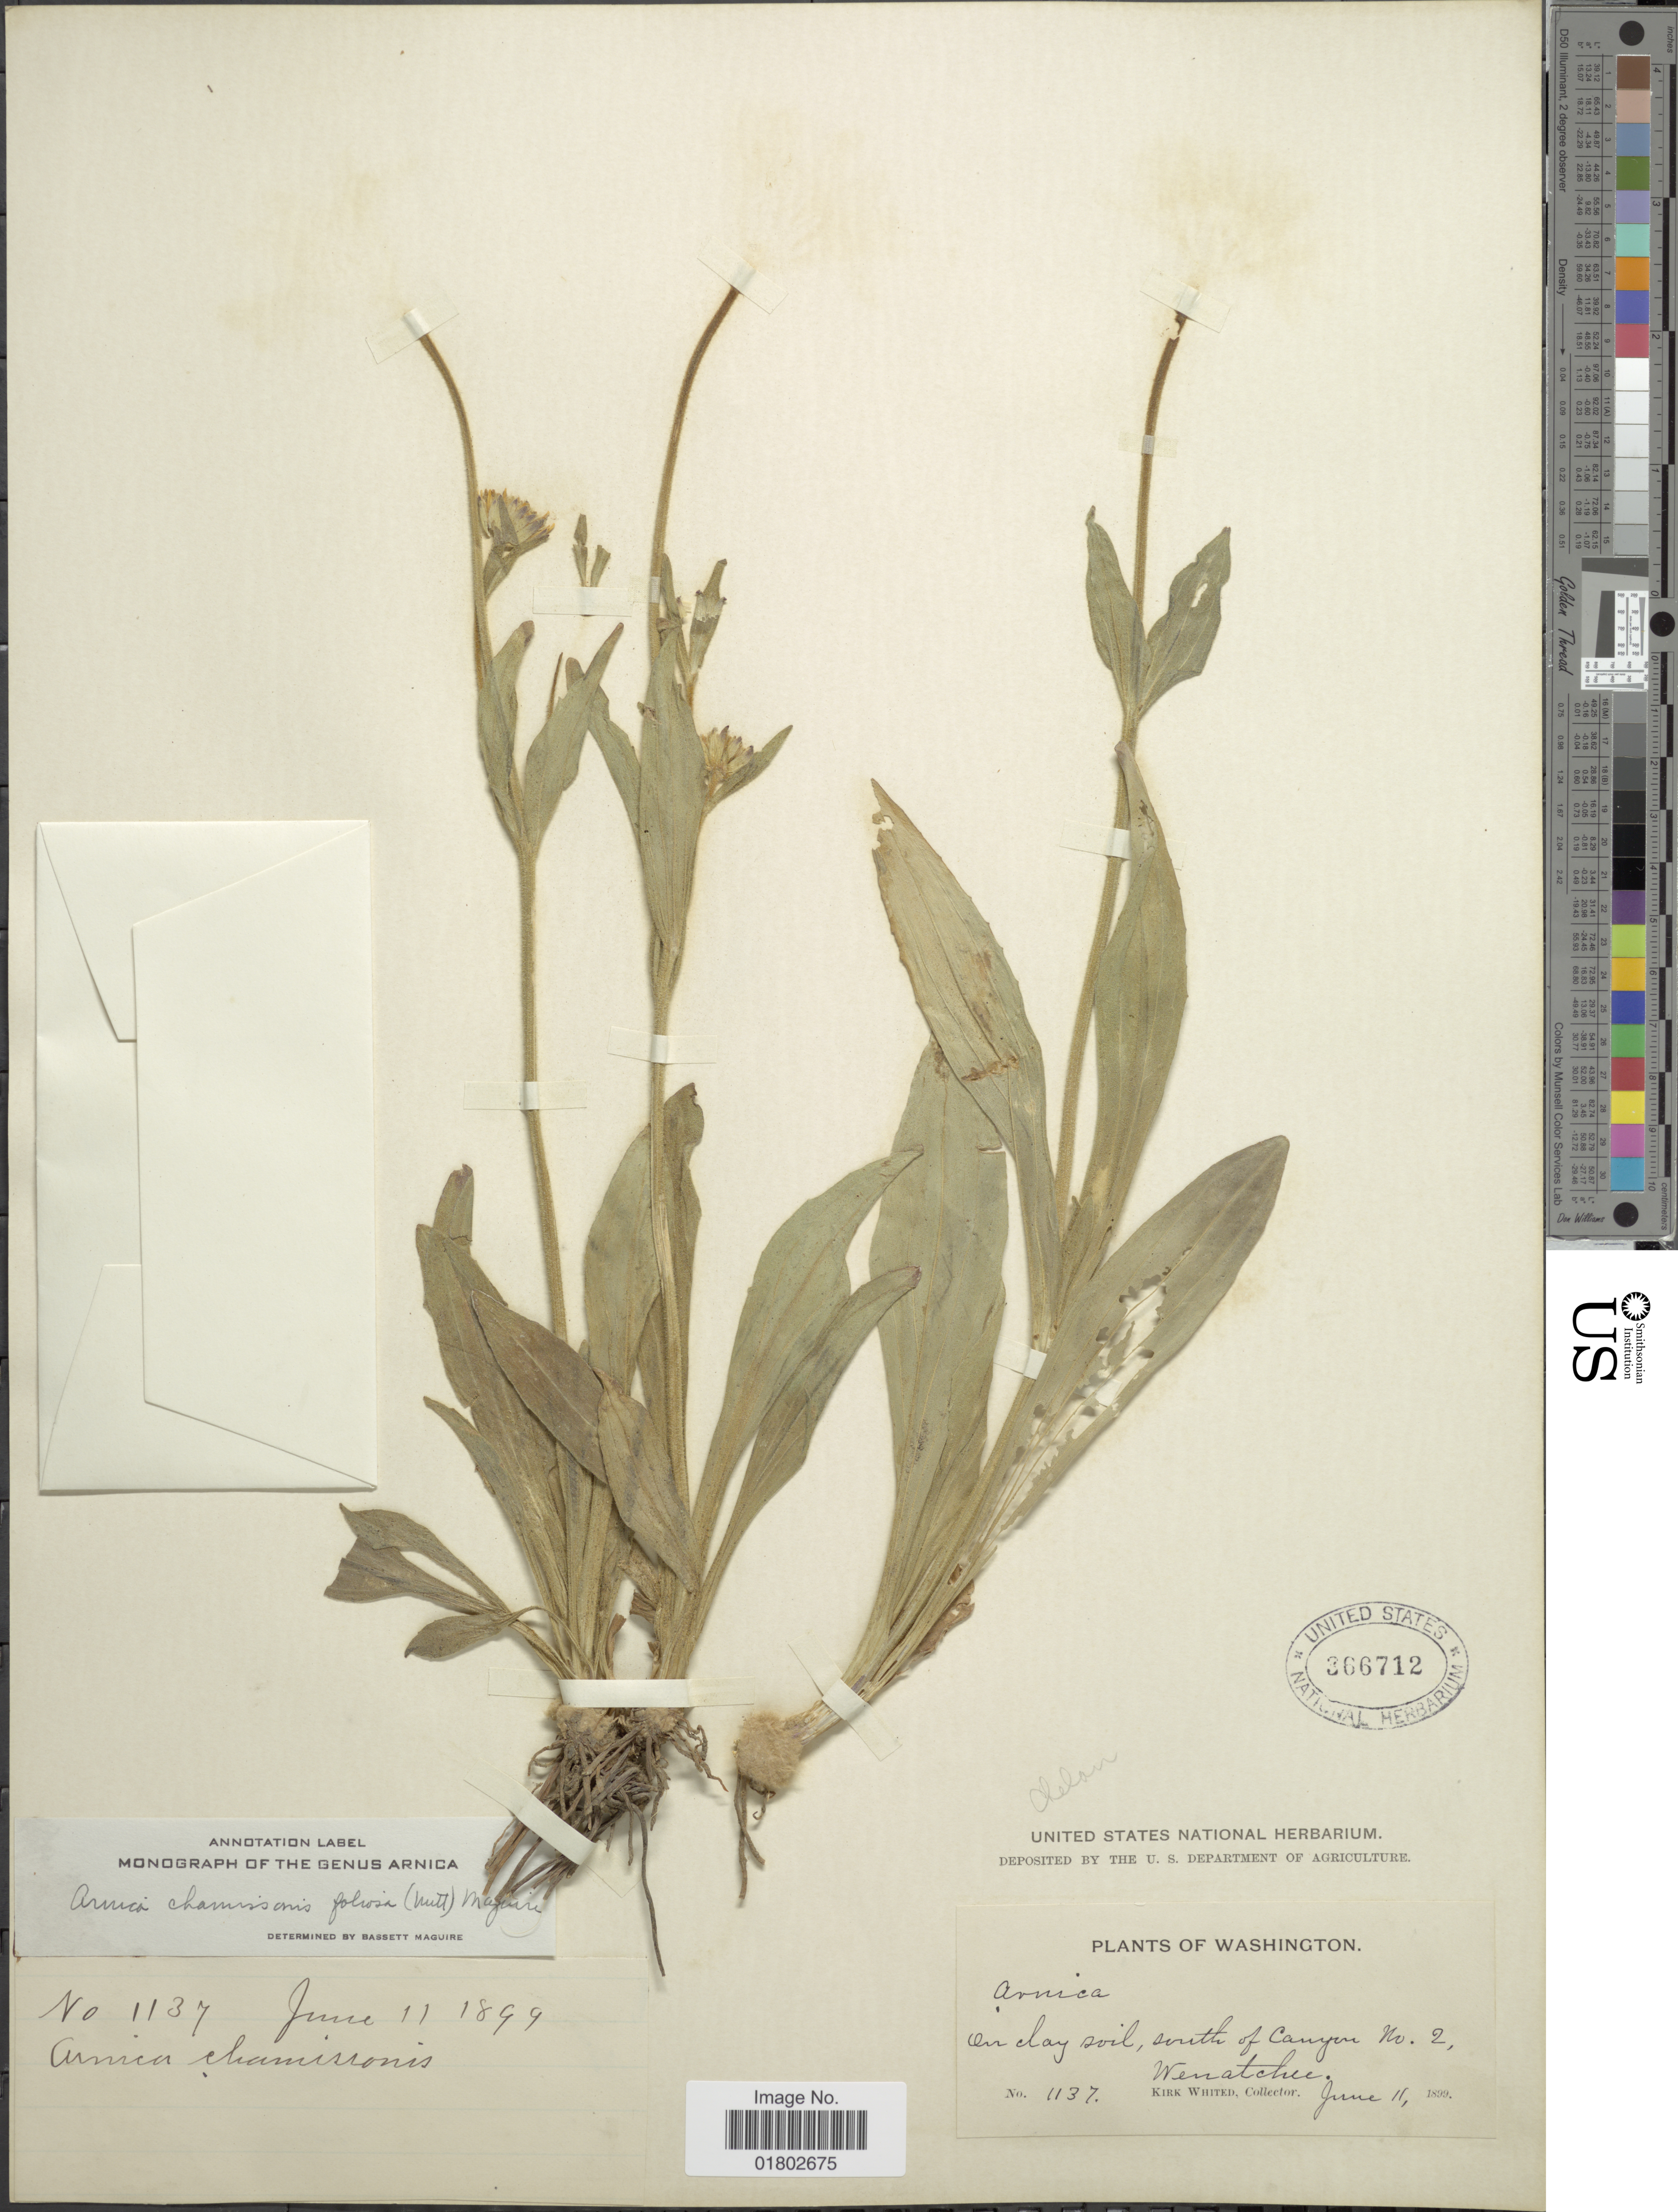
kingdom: Plantae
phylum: Tracheophyta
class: Magnoliopsida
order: Asterales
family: Asteraceae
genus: Arnica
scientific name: Arnica chamissonis subsp. foliosa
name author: (Nutt.) Maguire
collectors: K. Whited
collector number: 1137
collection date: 1899-06-11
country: United States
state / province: Washington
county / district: Chelan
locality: On clay soil, south of Canyon No. 2 , Wenatchee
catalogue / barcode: US 366712